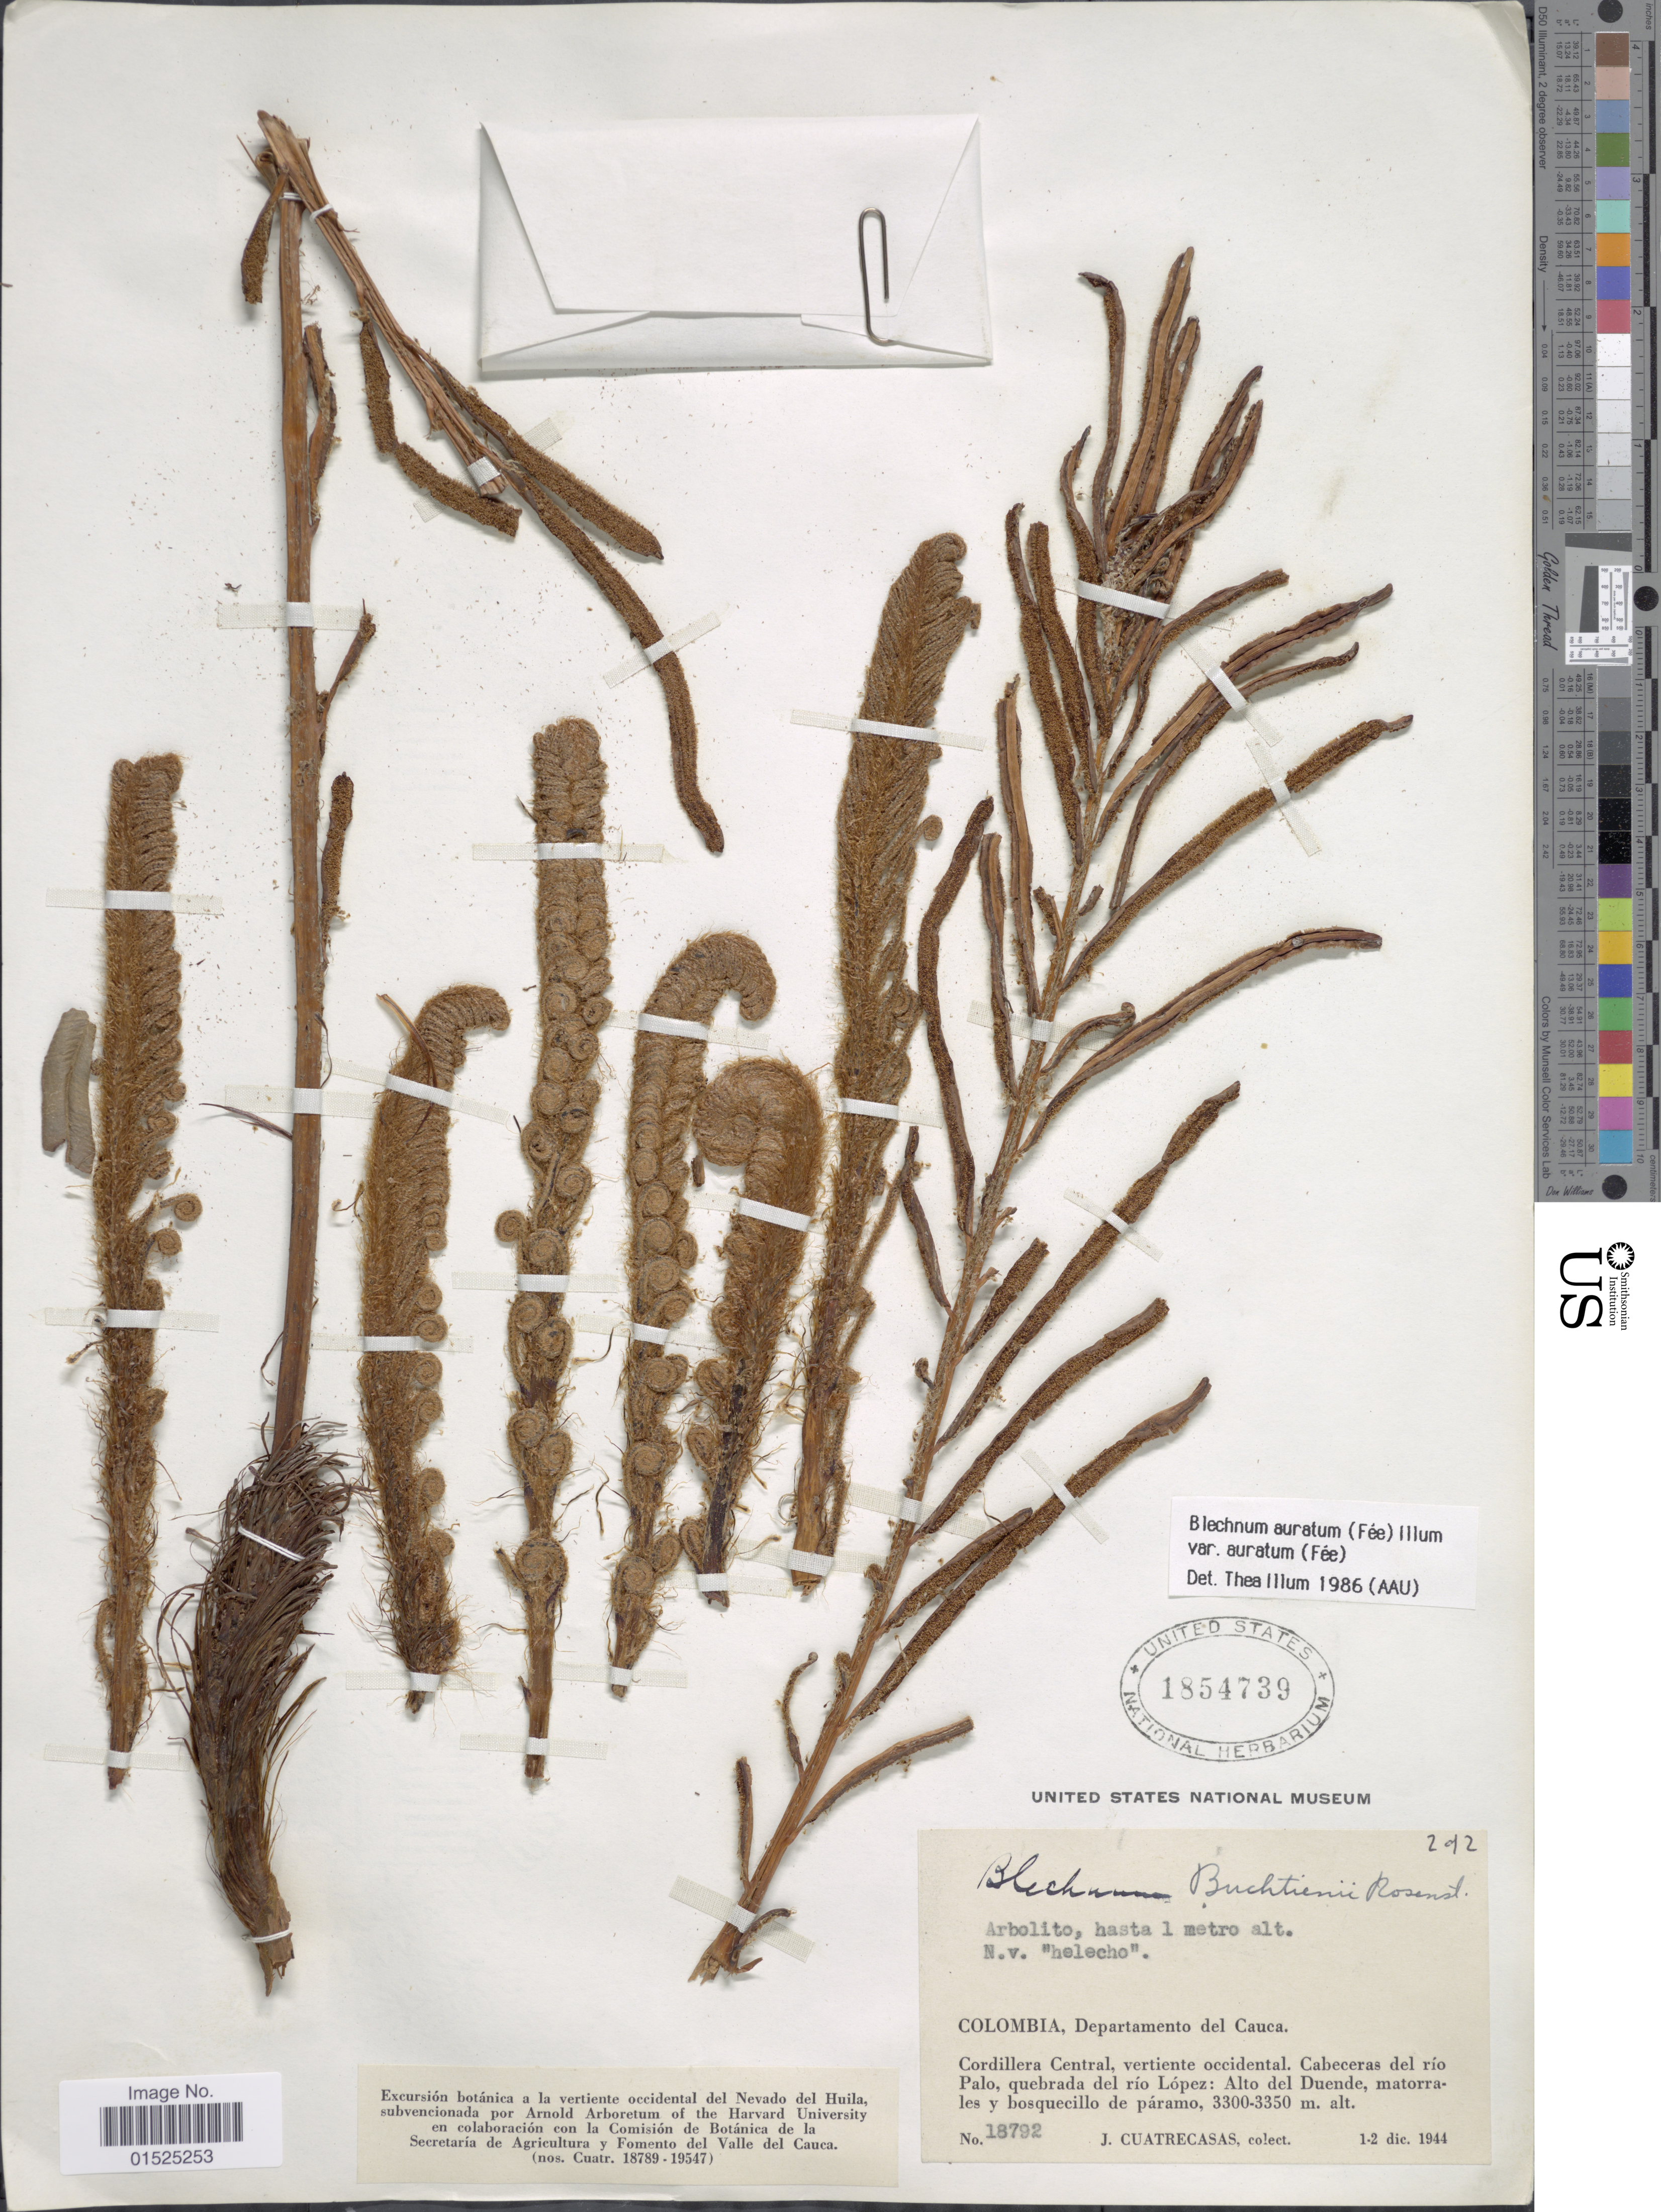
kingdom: Plantae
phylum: Tracheophyta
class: Polypodiopsida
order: Polypodiales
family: Blechnaceae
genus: Blechnum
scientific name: Blechnum auratum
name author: (Fée) R.M. Tryon & Stolze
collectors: J. Cuatrecasas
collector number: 18792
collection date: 1944-12-01/1944-12-02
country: Colombia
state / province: Valle del Cauca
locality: Departamento del Cauca. Cordillera Central, vertiente occidental. Cabeceras del Rio Palo, quebrada del Rio Lopez: Alto del Duende, matorralles y bosquecillo de paramo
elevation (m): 3300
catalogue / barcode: US 1854739